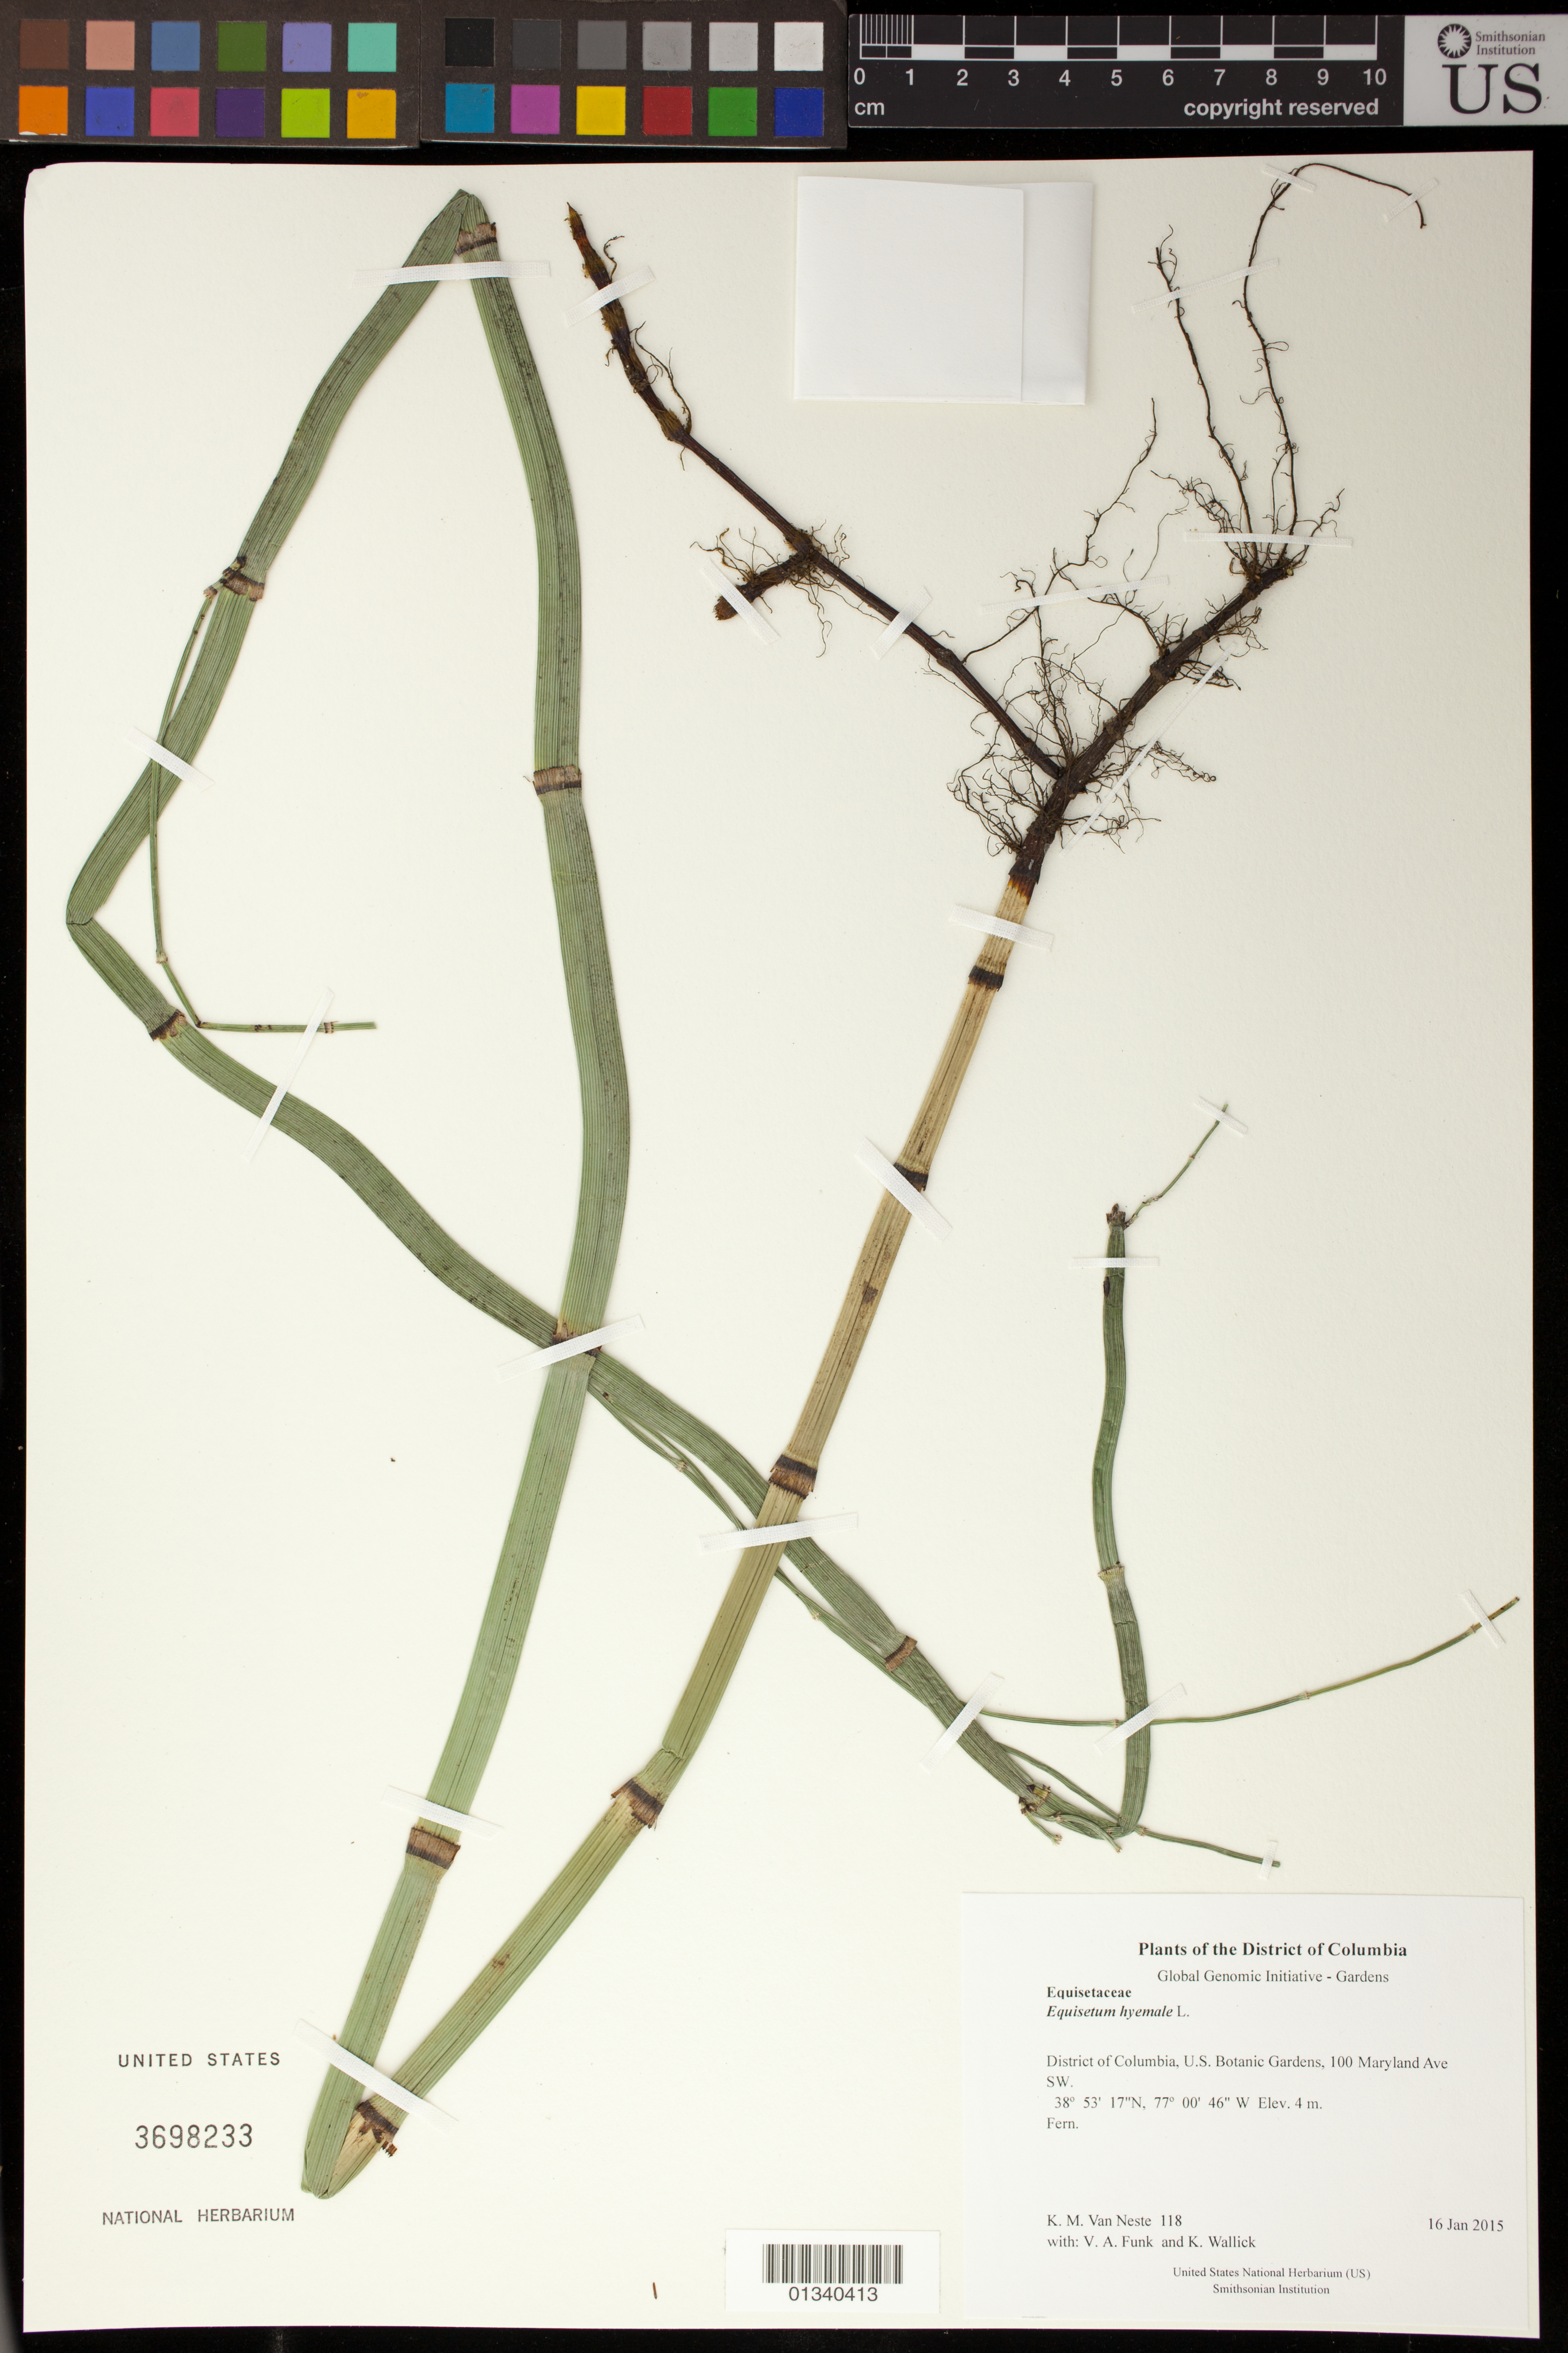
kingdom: Plantae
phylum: Tracheophyta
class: Polypodiopsida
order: Equisetales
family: Equisetaceae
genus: Equisetum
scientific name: Equisetum hyemale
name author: L.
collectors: K. M. Van Neste, V. Funk & K. Wallick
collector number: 118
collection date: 2015-01-16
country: United States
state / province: District of Columbia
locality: U.S. Botanic Gardens, 100 Maryland Ave SW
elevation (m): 4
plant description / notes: Notes from Kyle Wallick (USBG): Equisetum hyemale 02-0695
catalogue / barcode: US 3698233